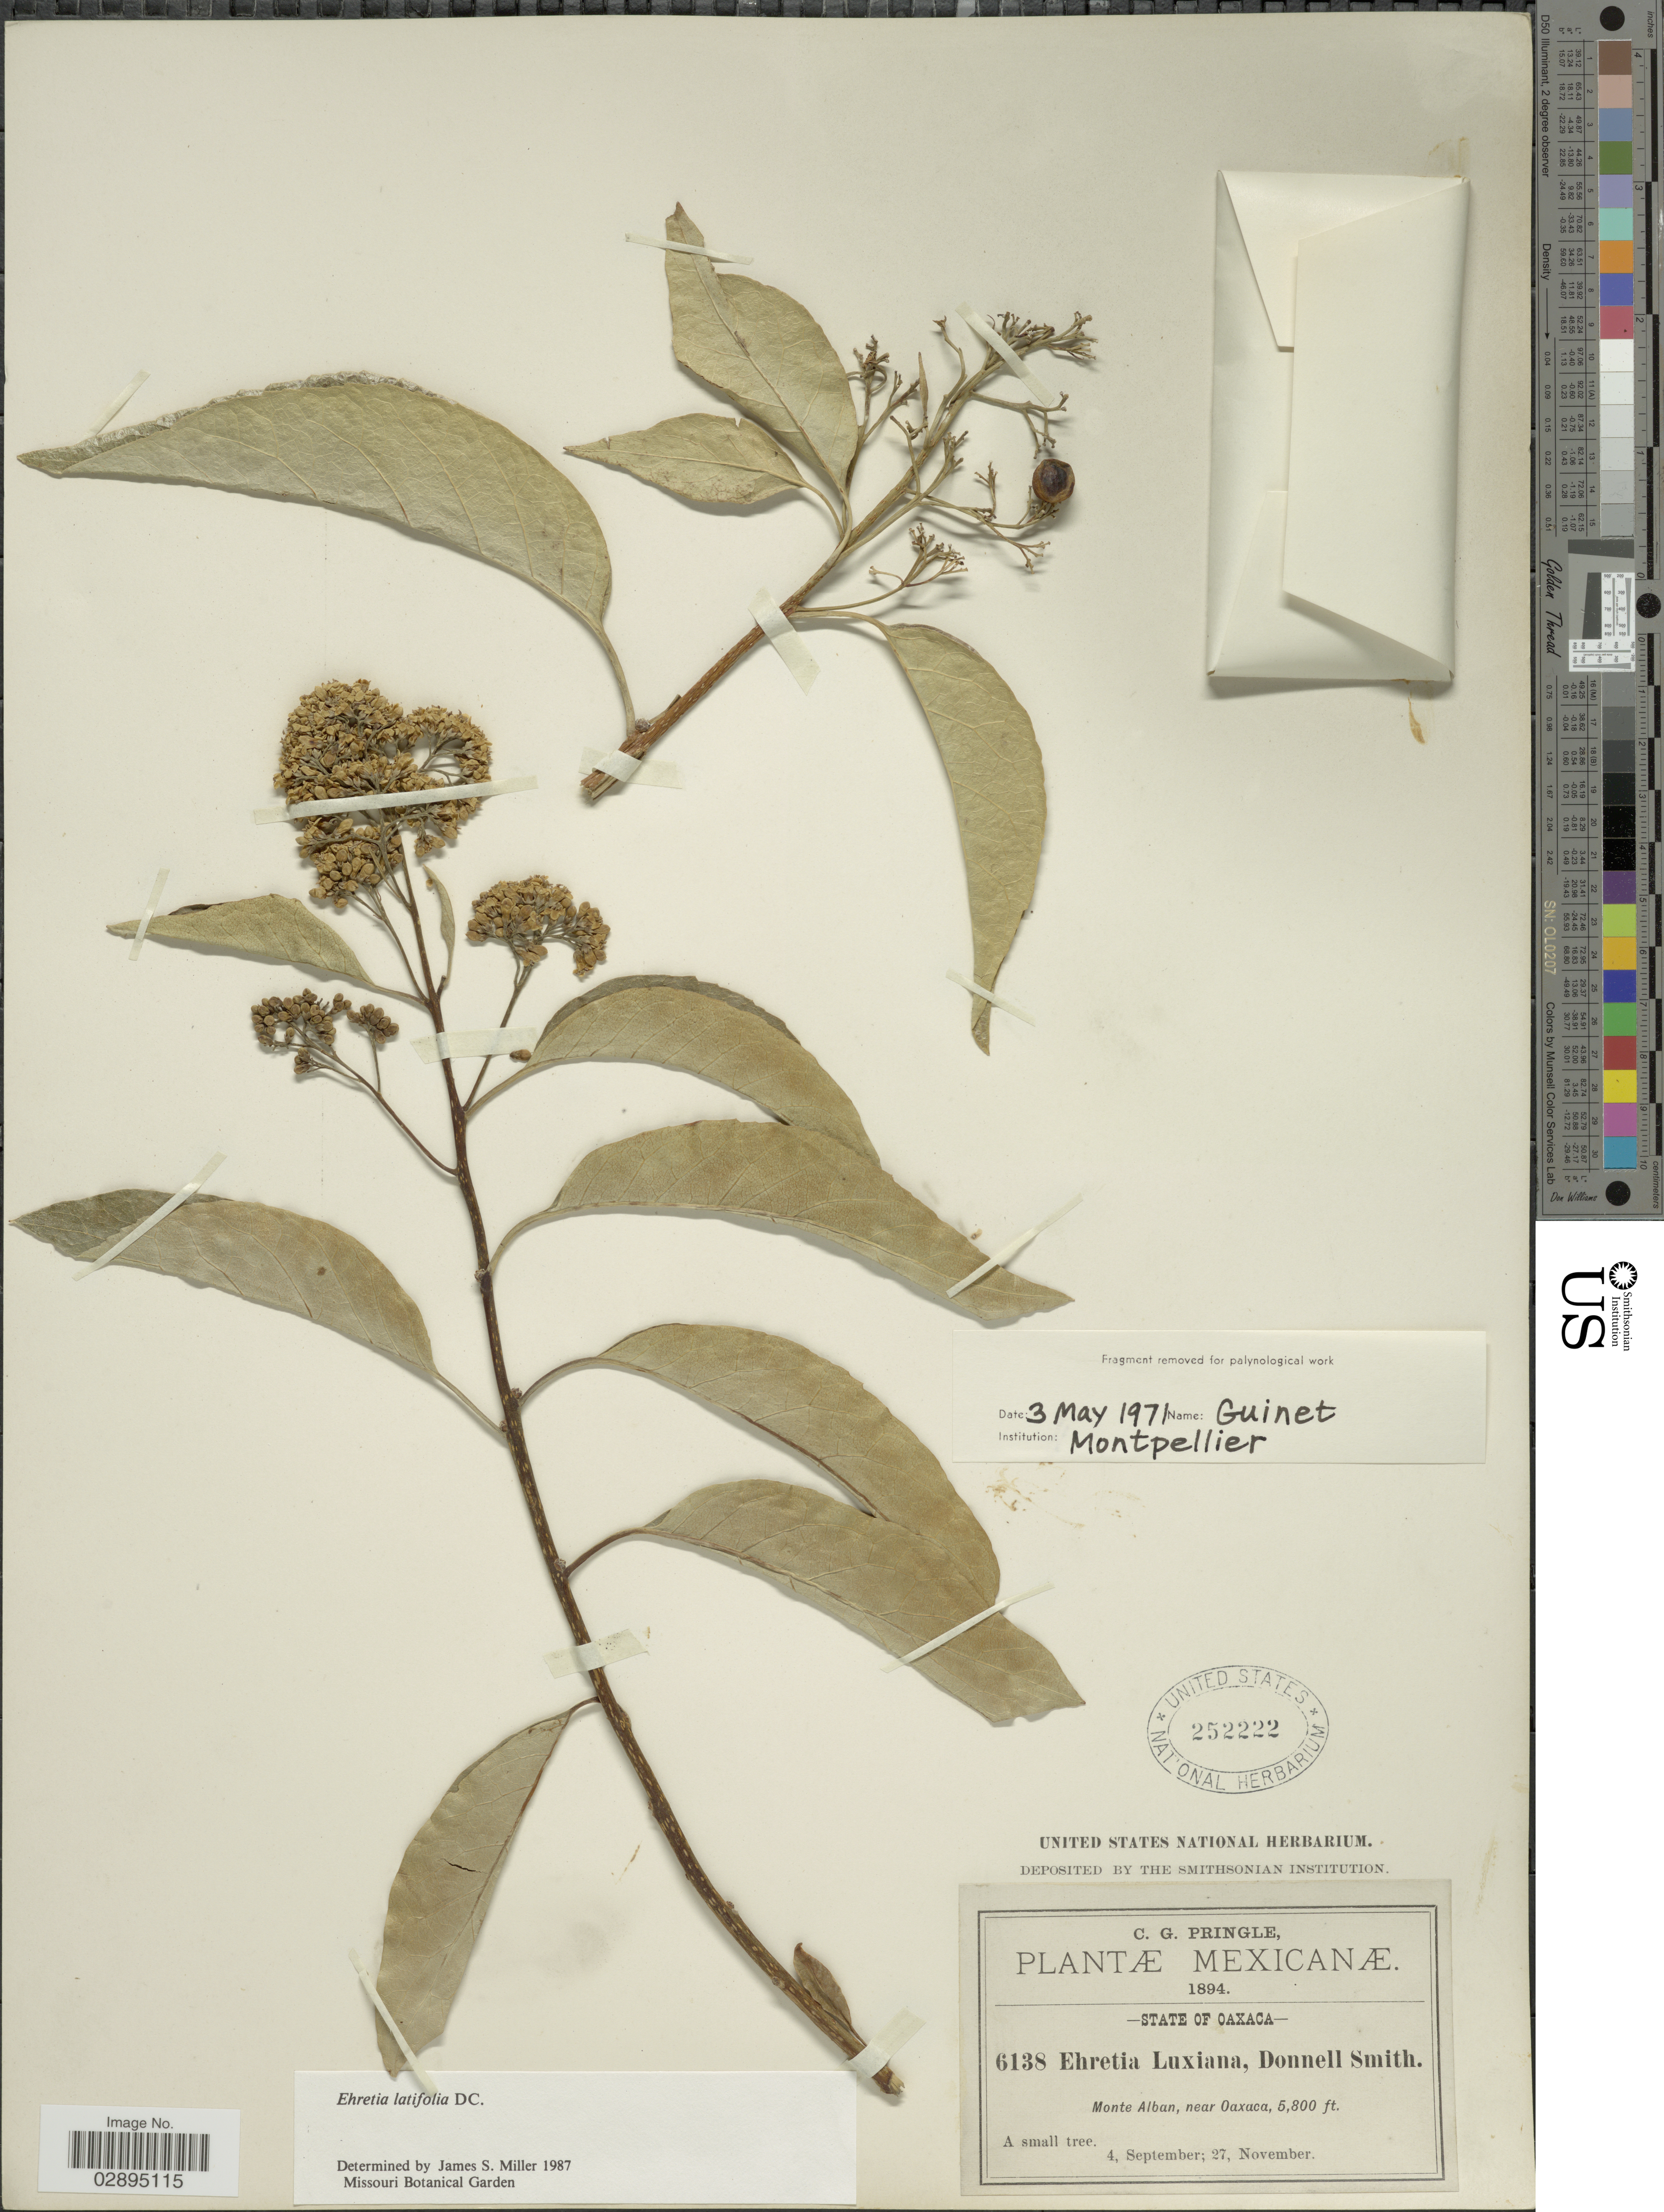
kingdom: Plantae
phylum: Tracheophyta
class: Magnoliopsida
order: Boraginales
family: Ehretiaceae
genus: Ehretia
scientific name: Ehretia latifolia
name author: DC.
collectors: C. G. Pringle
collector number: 6138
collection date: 1894-09-04/1894-11-27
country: Mexico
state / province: Oaxaca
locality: Monte Alban, near Oaxaca.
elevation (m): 1768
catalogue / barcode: US 252222